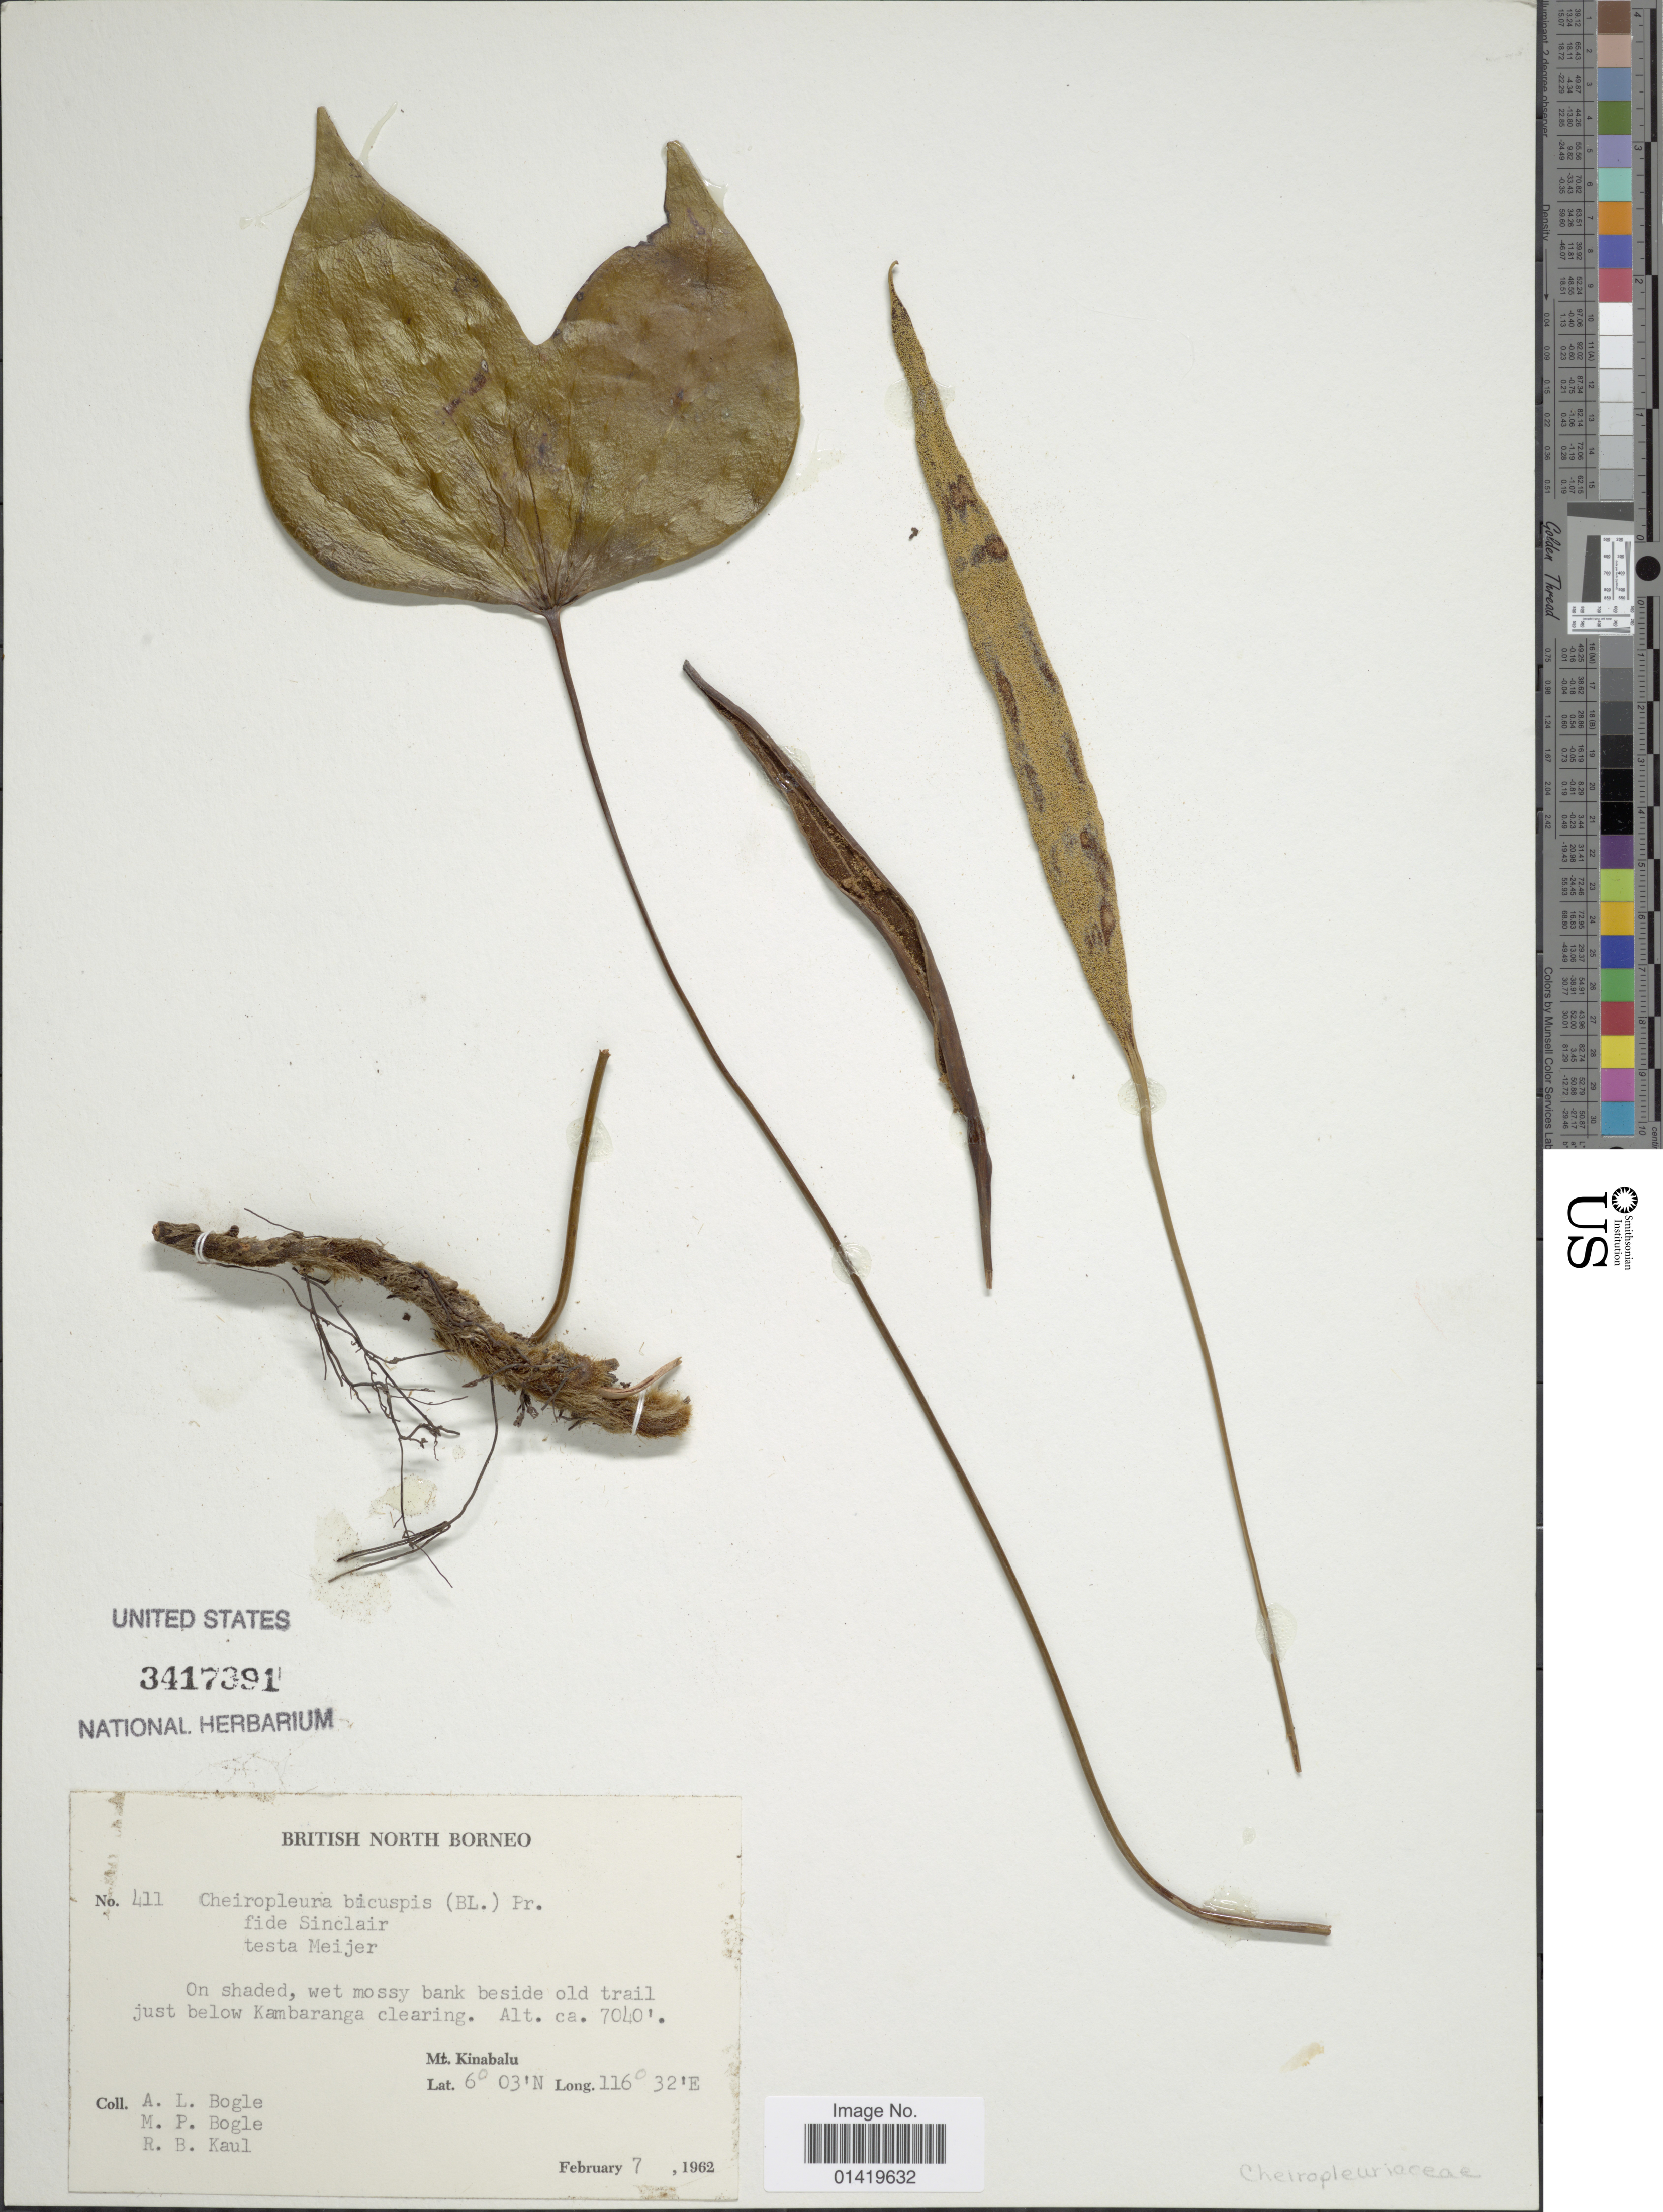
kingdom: Plantae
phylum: Tracheophyta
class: Polypodiopsida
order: Gleicheniales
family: Dipteridaceae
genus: Cheiropleuria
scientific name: Cheiropleuria bicuspis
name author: (Blume) C. Presl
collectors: Bogle, A.L., M. Bogle & R. Kaul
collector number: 411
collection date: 1962-02-07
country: Malaysia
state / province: Sabah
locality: British North Borneo. On shaded, wet mossy bank beside old trail just below Kambaranga clearing. Mt. Kinabalu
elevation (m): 2146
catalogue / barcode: US 3417391